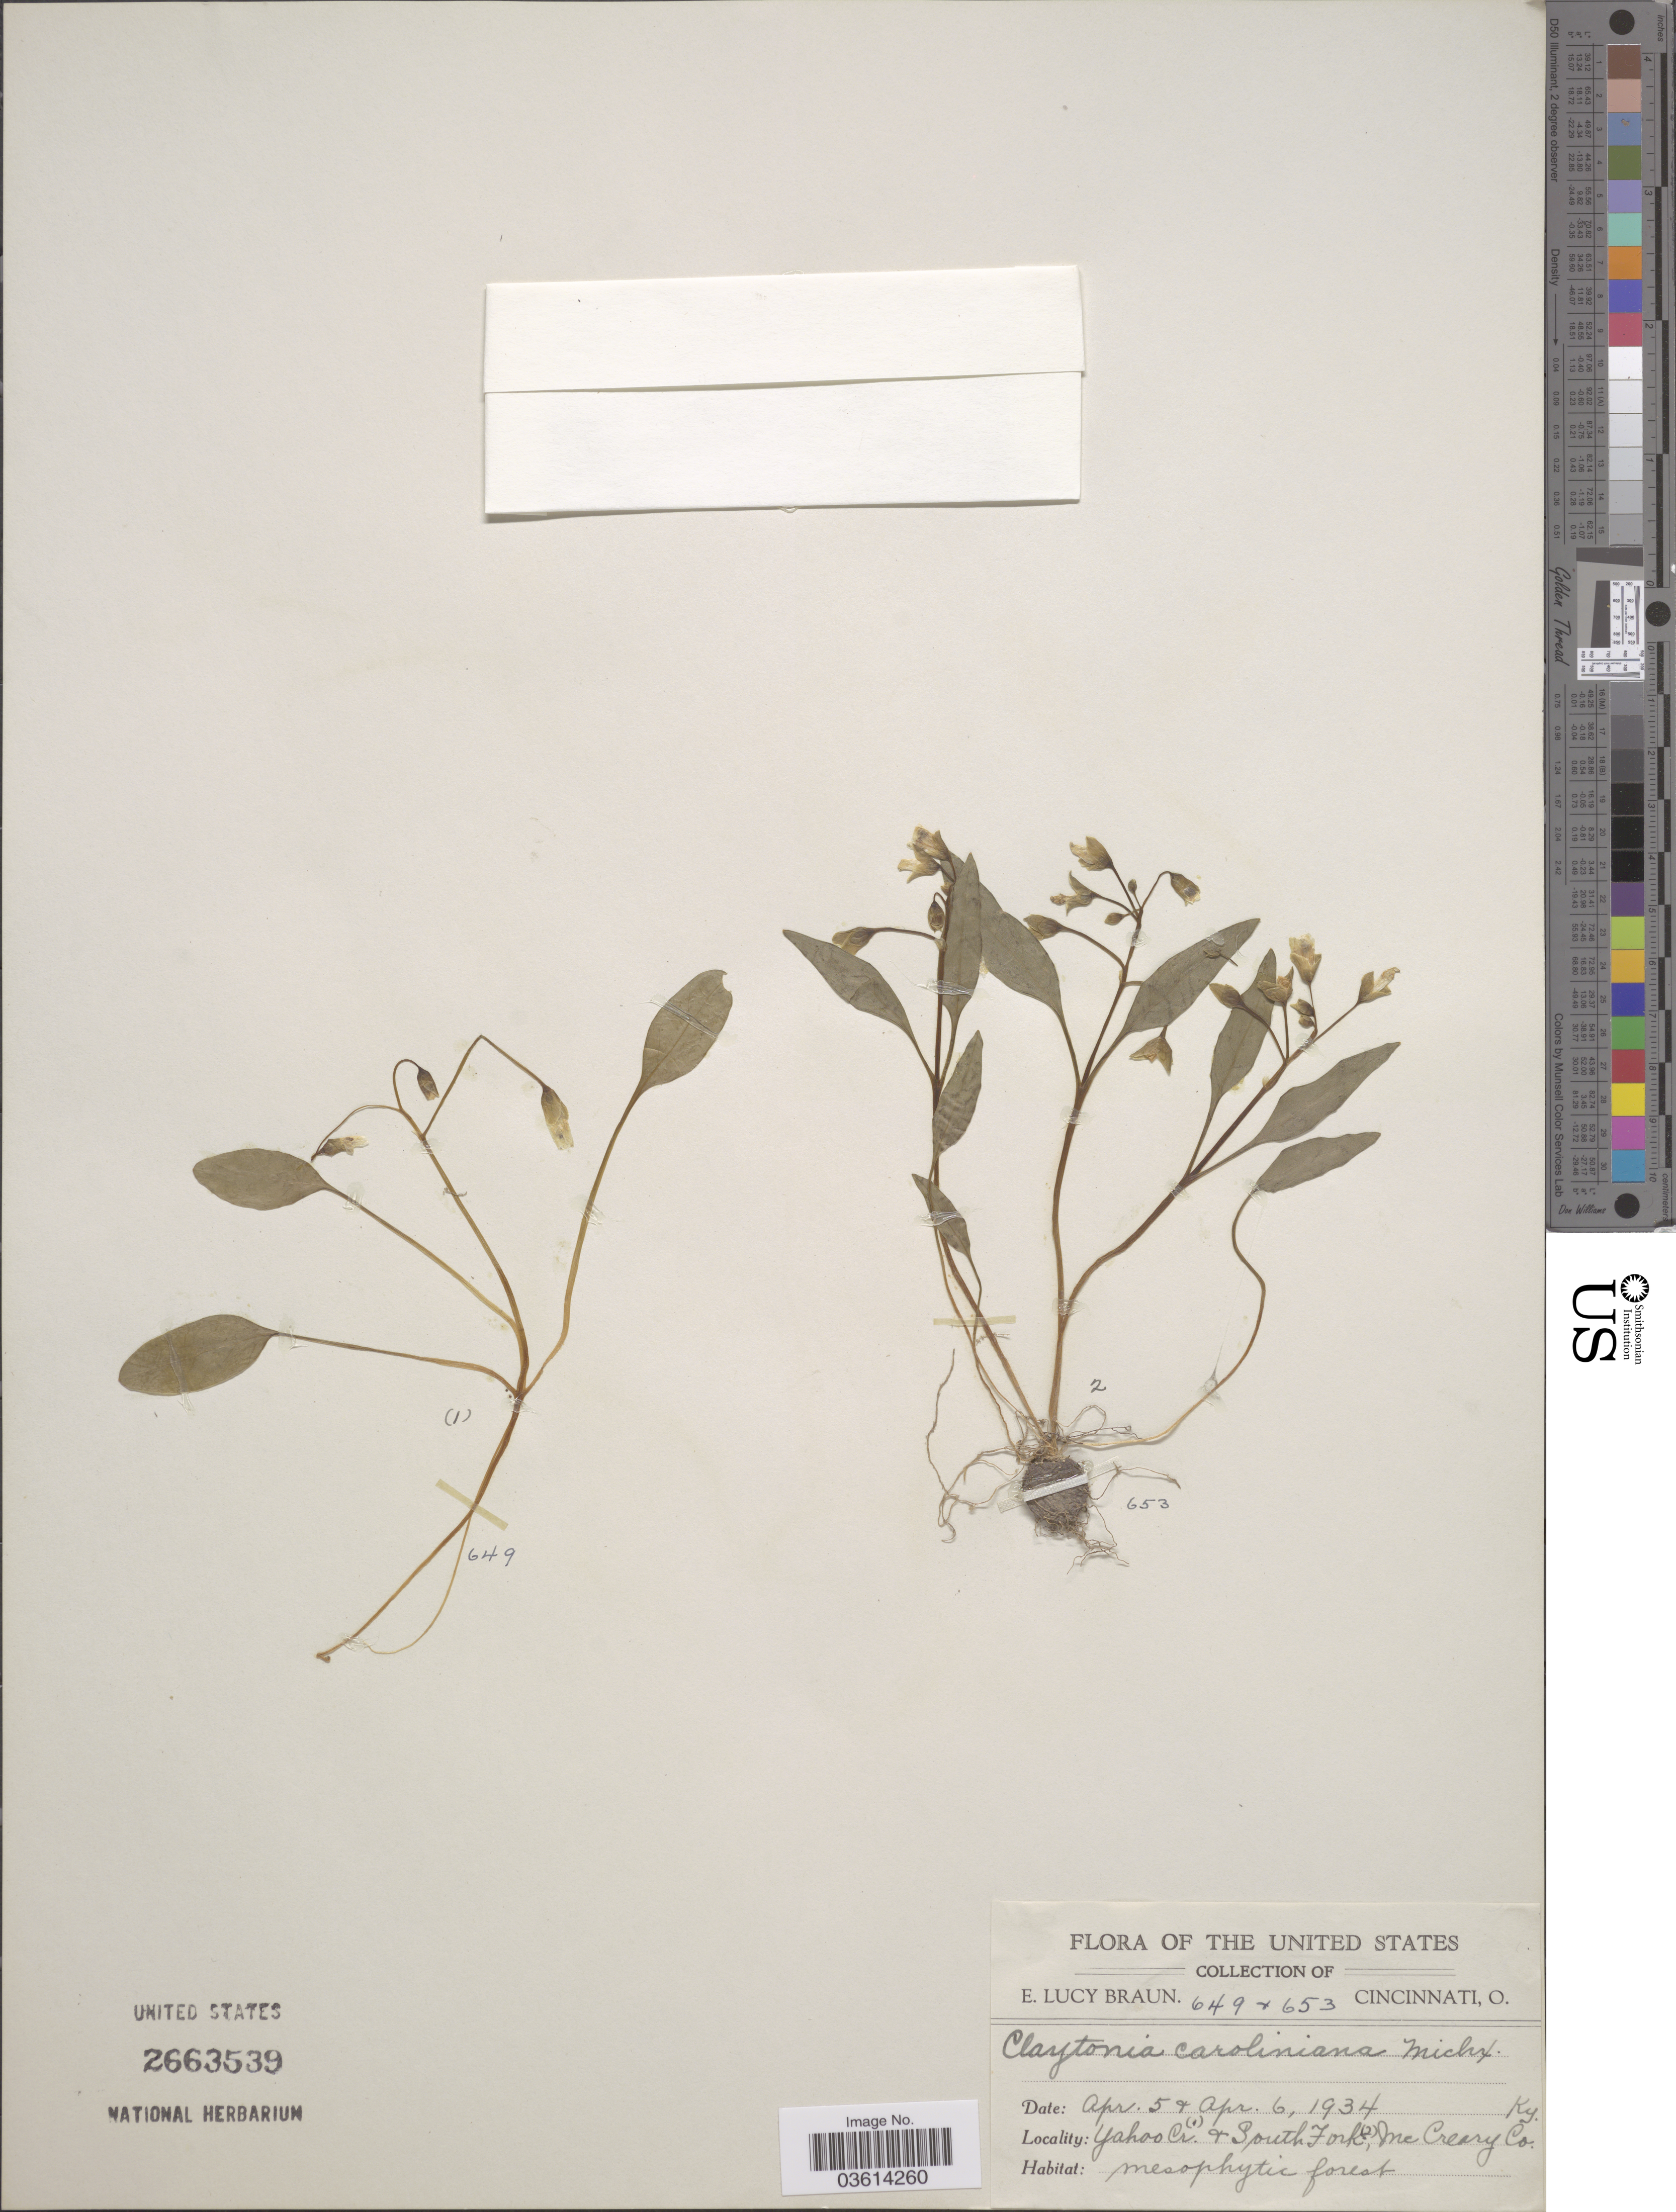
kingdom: Plantae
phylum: Tracheophyta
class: Magnoliopsida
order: Caryophyllales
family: Montiaceae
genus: Claytonia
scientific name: Claytonia caroliniana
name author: Michx.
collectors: E. L. Braun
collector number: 653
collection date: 1934-04-05/1934-04-06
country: United States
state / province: Kentucky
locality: South Fork, Mc Creary Co.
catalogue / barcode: US 2663539-2